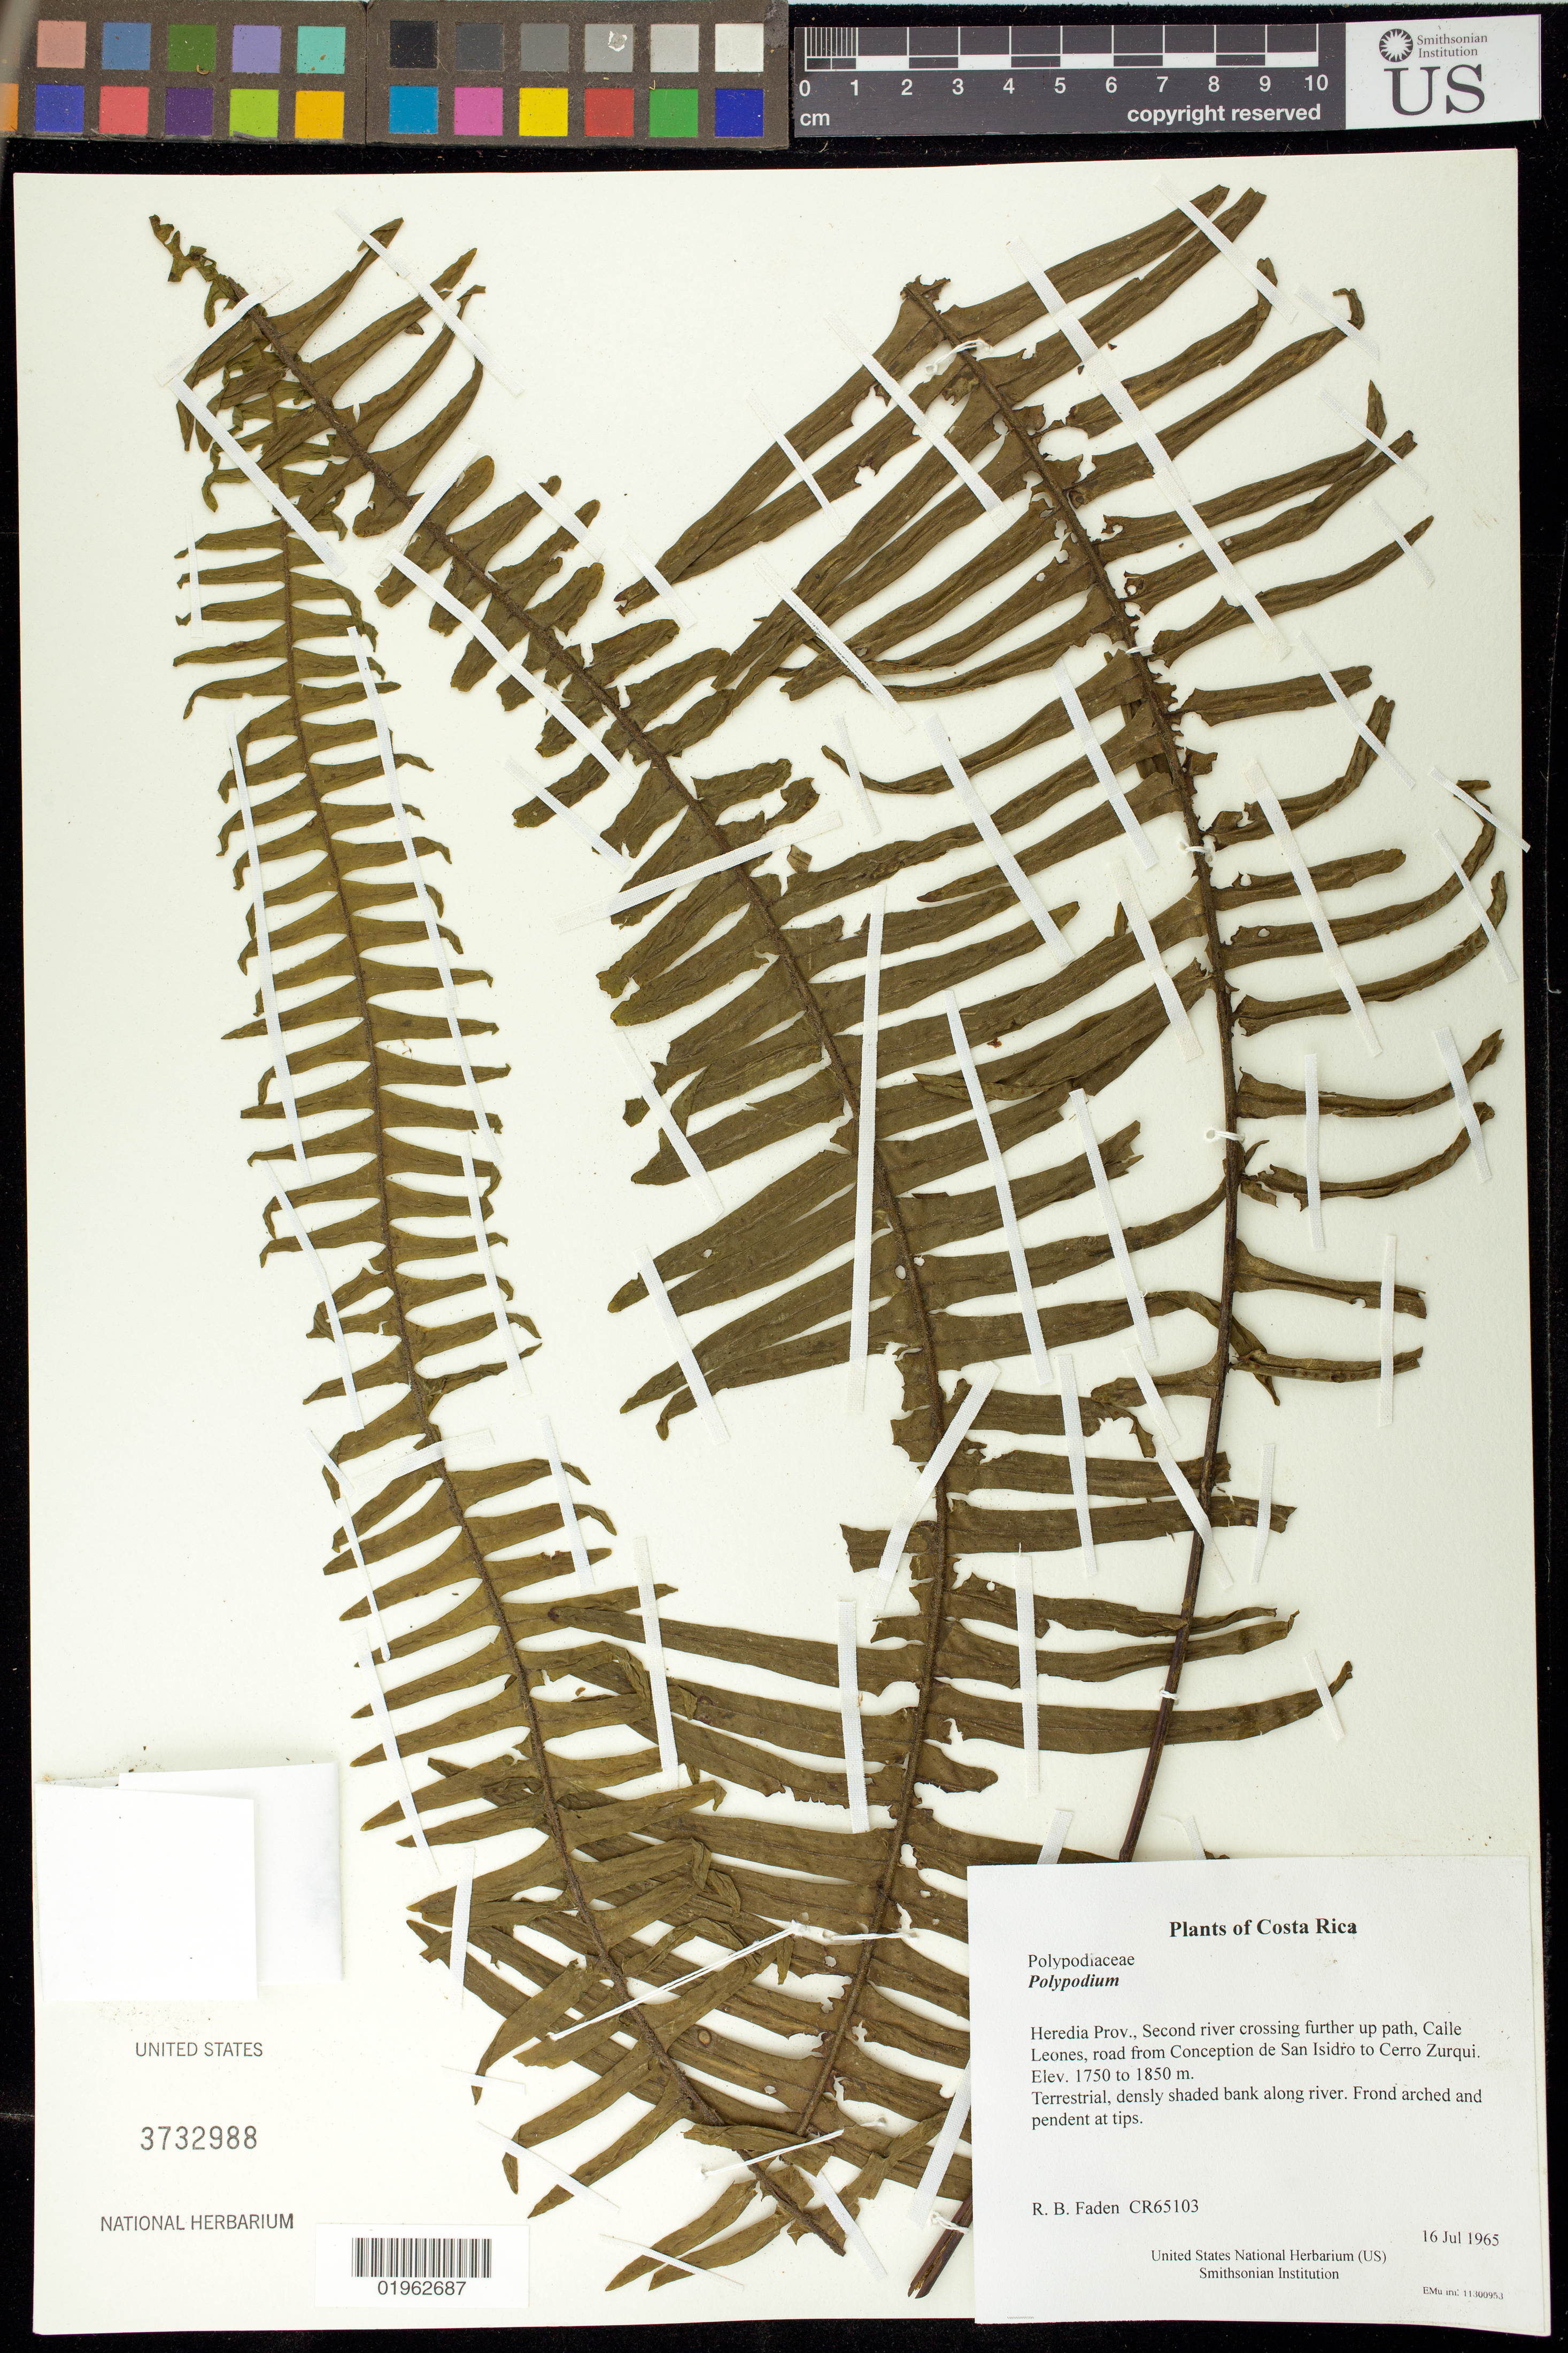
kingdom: Plantae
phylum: Tracheophyta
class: Polypodiopsida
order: Polypodiales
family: Polypodiaceae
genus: Polypodium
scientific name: Polypodium sp.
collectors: R. B. Faden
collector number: CR65103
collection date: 1965-07-16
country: Costa Rica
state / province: Heredia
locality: Second river crossing further up path, Calle Leones, road from Conception de San Isidro to Cerro Zurqui.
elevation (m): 1750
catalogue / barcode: US 3732988